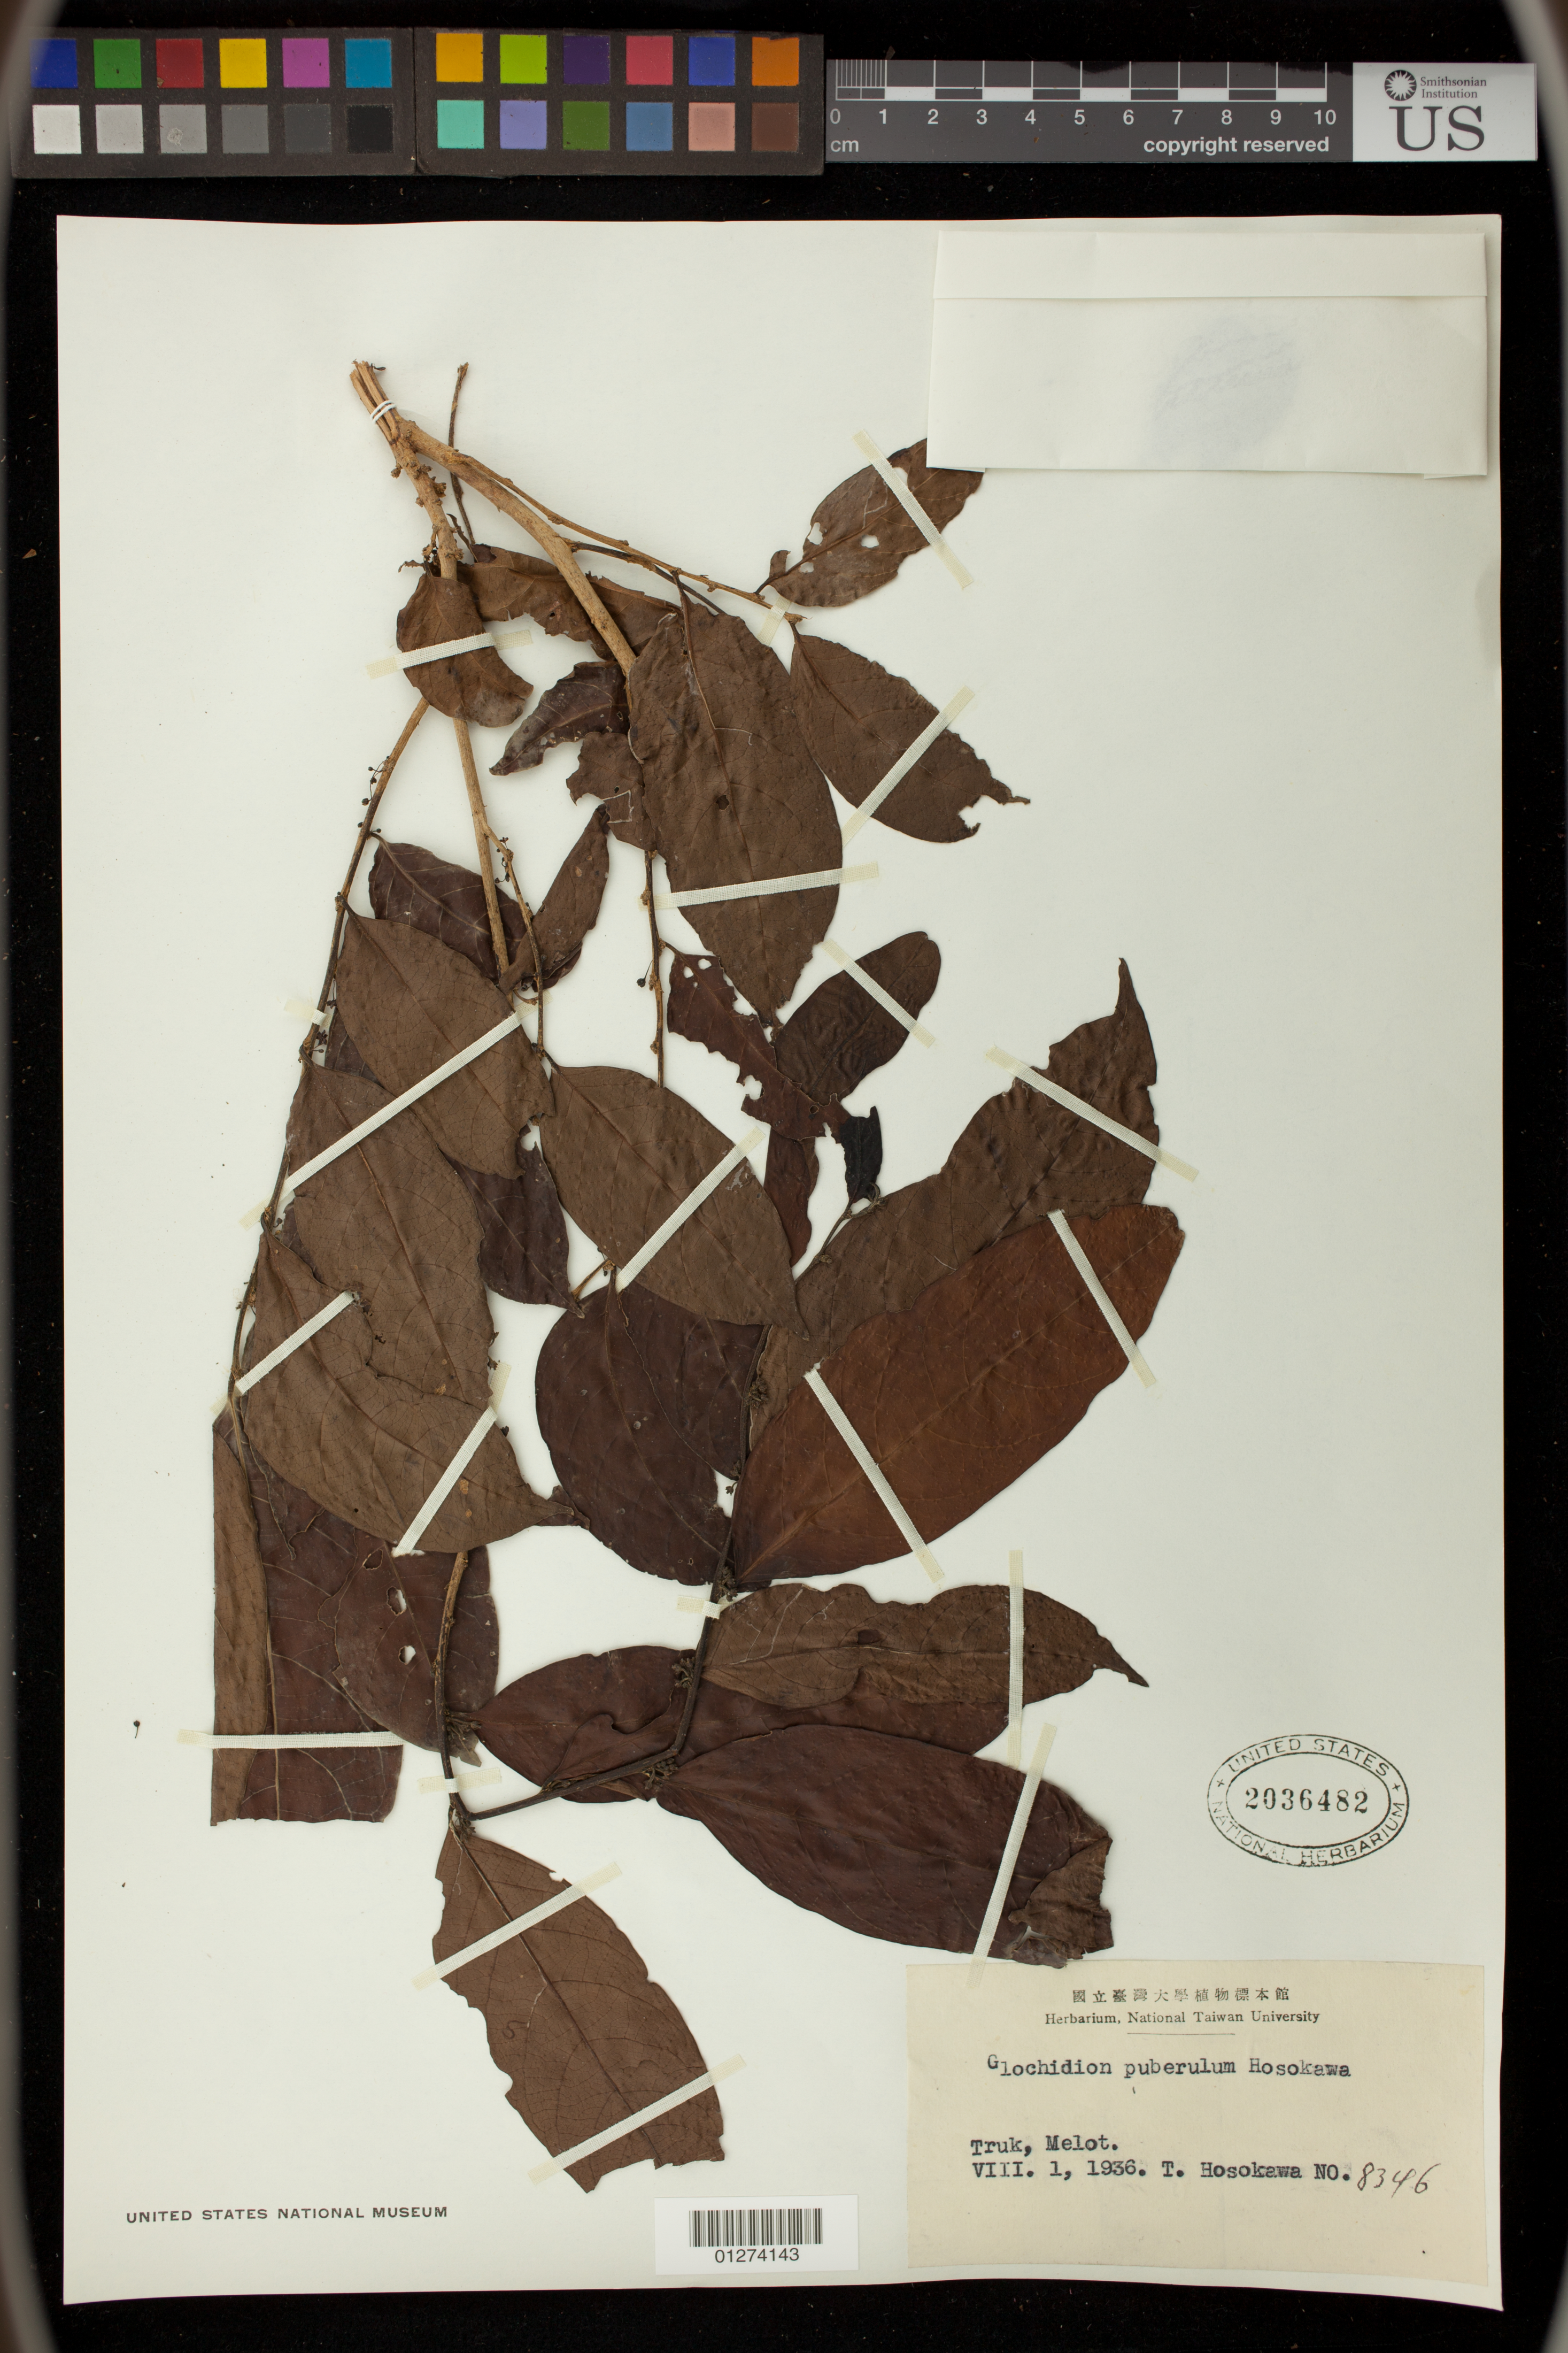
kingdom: Plantae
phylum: Tracheophyta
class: Magnoliopsida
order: Malpighiales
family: Phyllanthaceae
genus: Phyllanthus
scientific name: Phyllanthus senyavinianus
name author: (Glassman) W.L. Wagner & Lorence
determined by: Wagner, W. L., (BOT), Smithsonian Institution - National Museum of Natural History (UNITED STATES)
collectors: T. Hosokawa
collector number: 8346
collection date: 1936-08-01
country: Micronesia, Federated States of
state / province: Truk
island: Truk Is.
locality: Truk [Chuuk], Melot.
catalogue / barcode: US 2036482